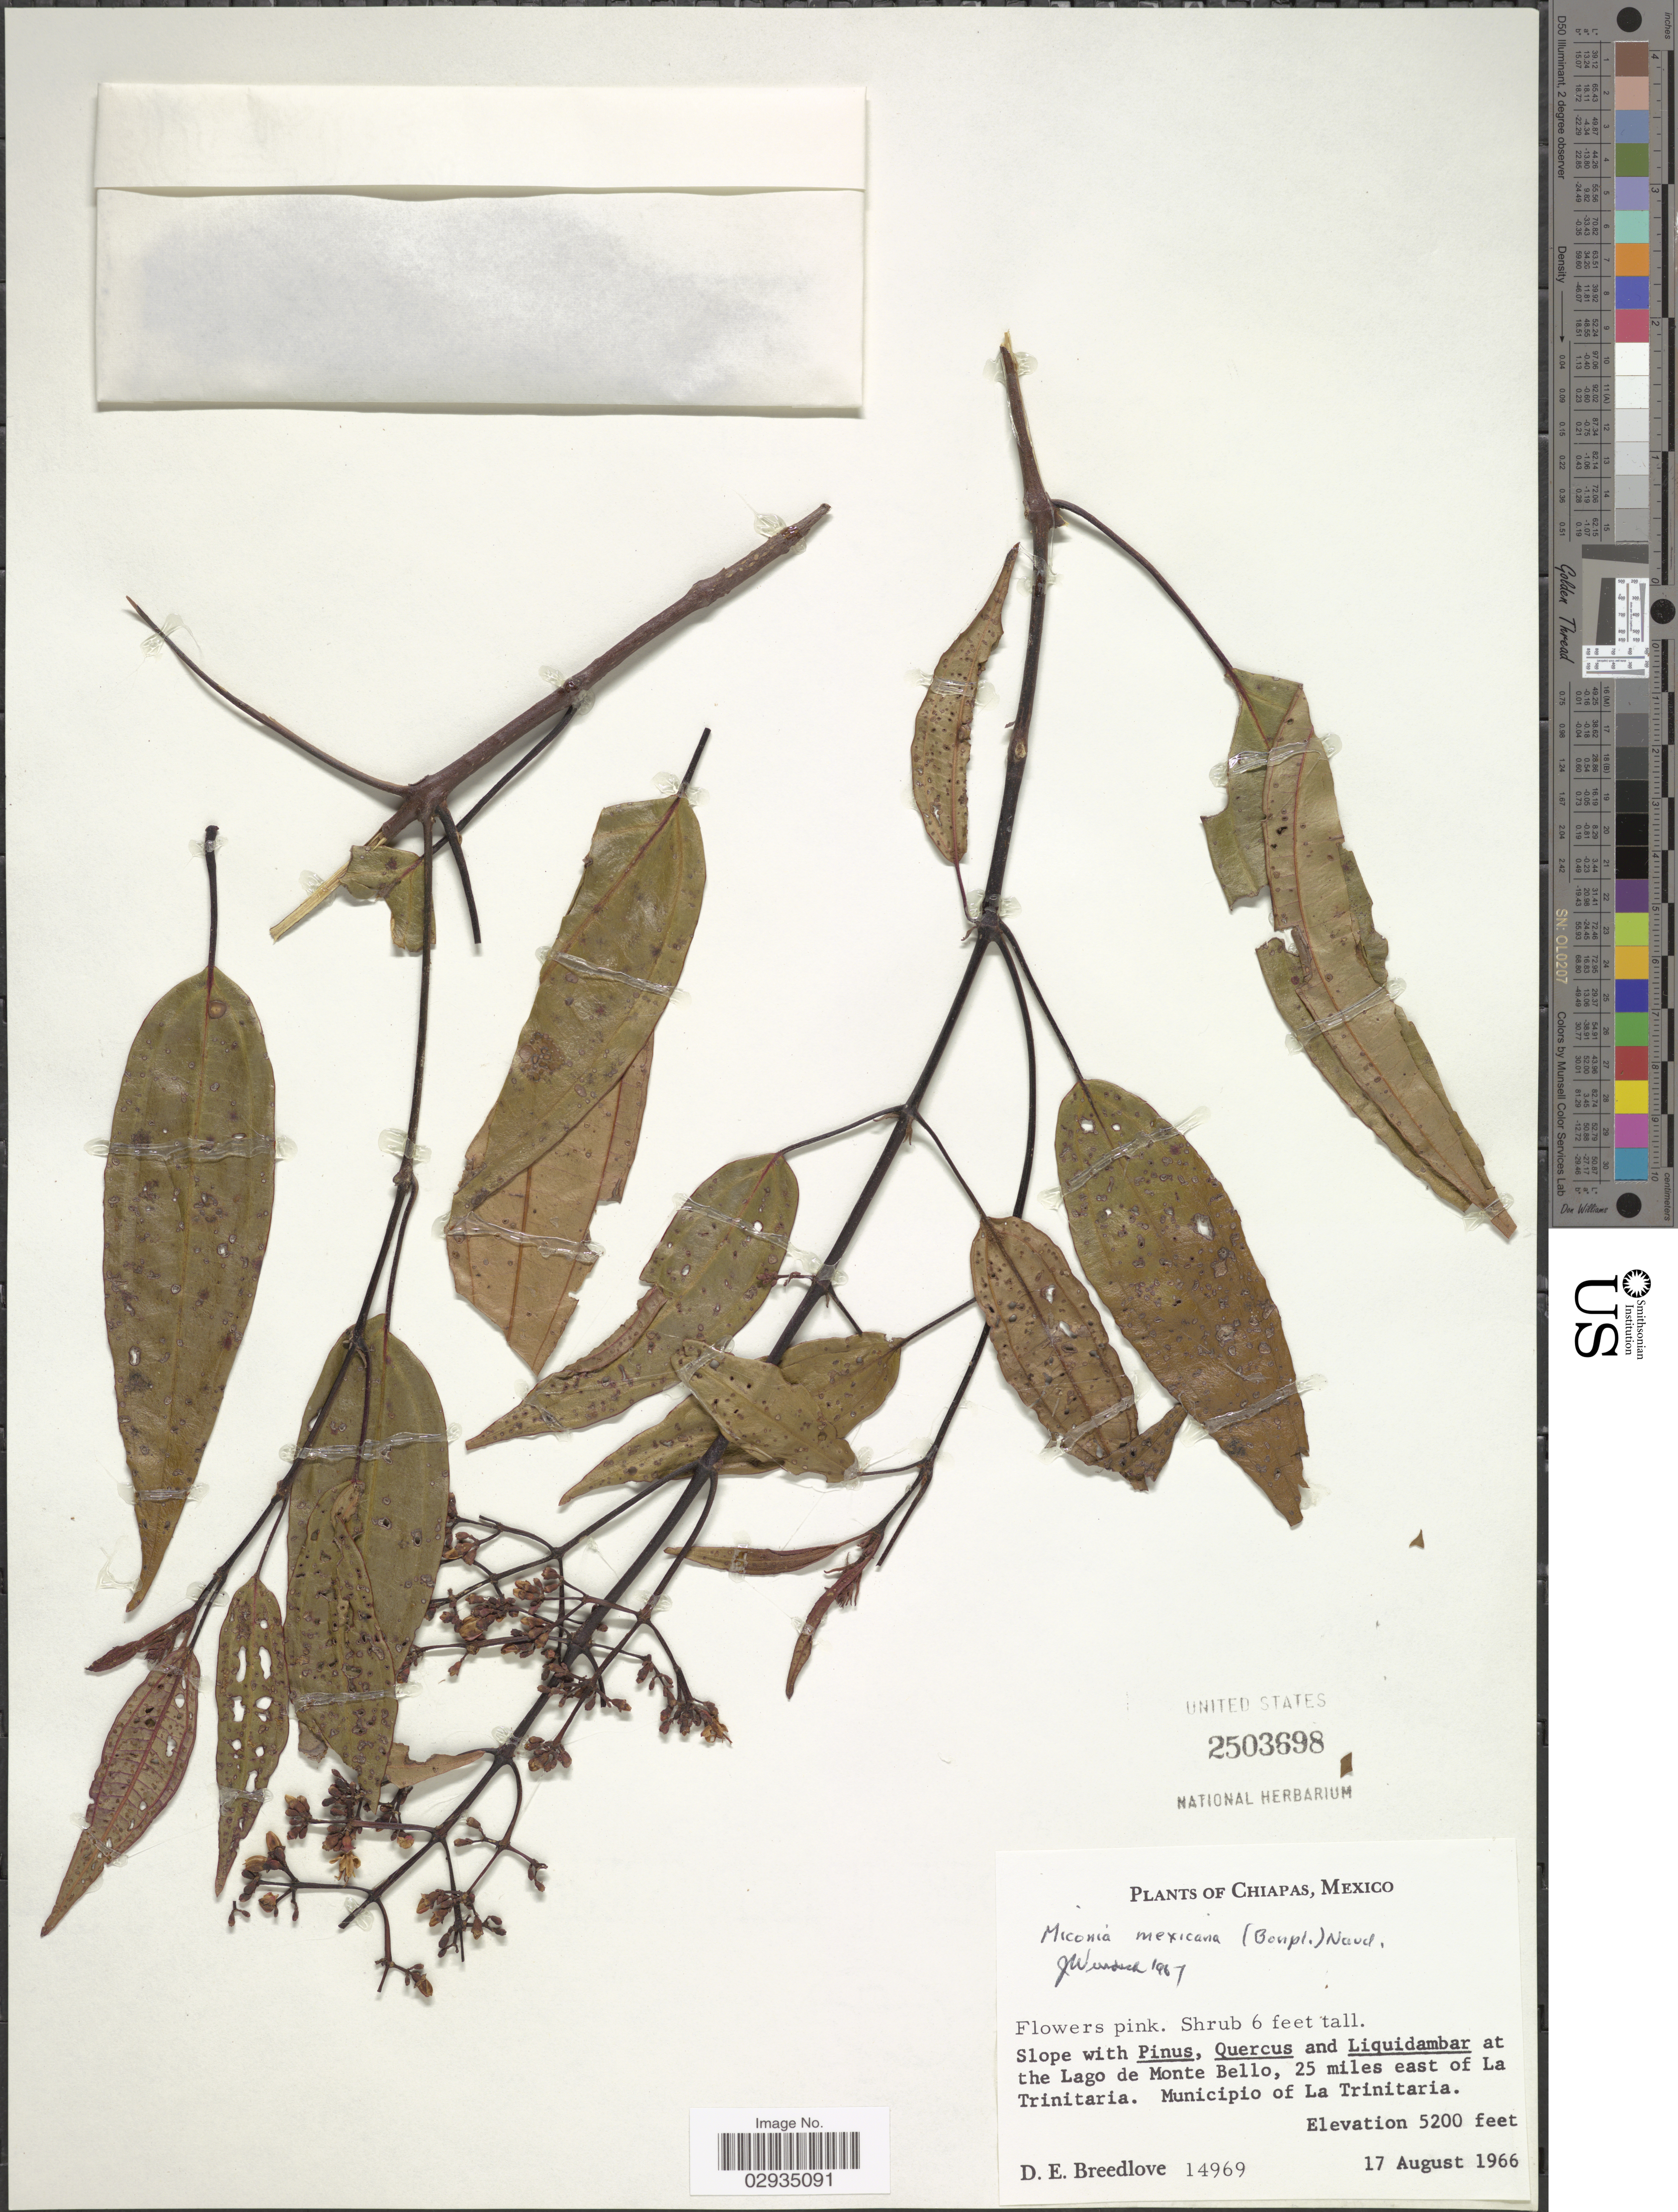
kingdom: Plantae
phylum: Tracheophyta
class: Magnoliopsida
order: Myrtales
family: Melastomataceae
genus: Miconia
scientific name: Miconia mexicana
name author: (Bonpl.) Naudin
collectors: D. E. Breedlove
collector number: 14969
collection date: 1966-08-17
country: Mexico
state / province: Chiapas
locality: At the Lago de Monte Bello, 25 miles east of La Trinitaria. Municipio of La Trinitaria.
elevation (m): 1585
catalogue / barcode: US 2503698